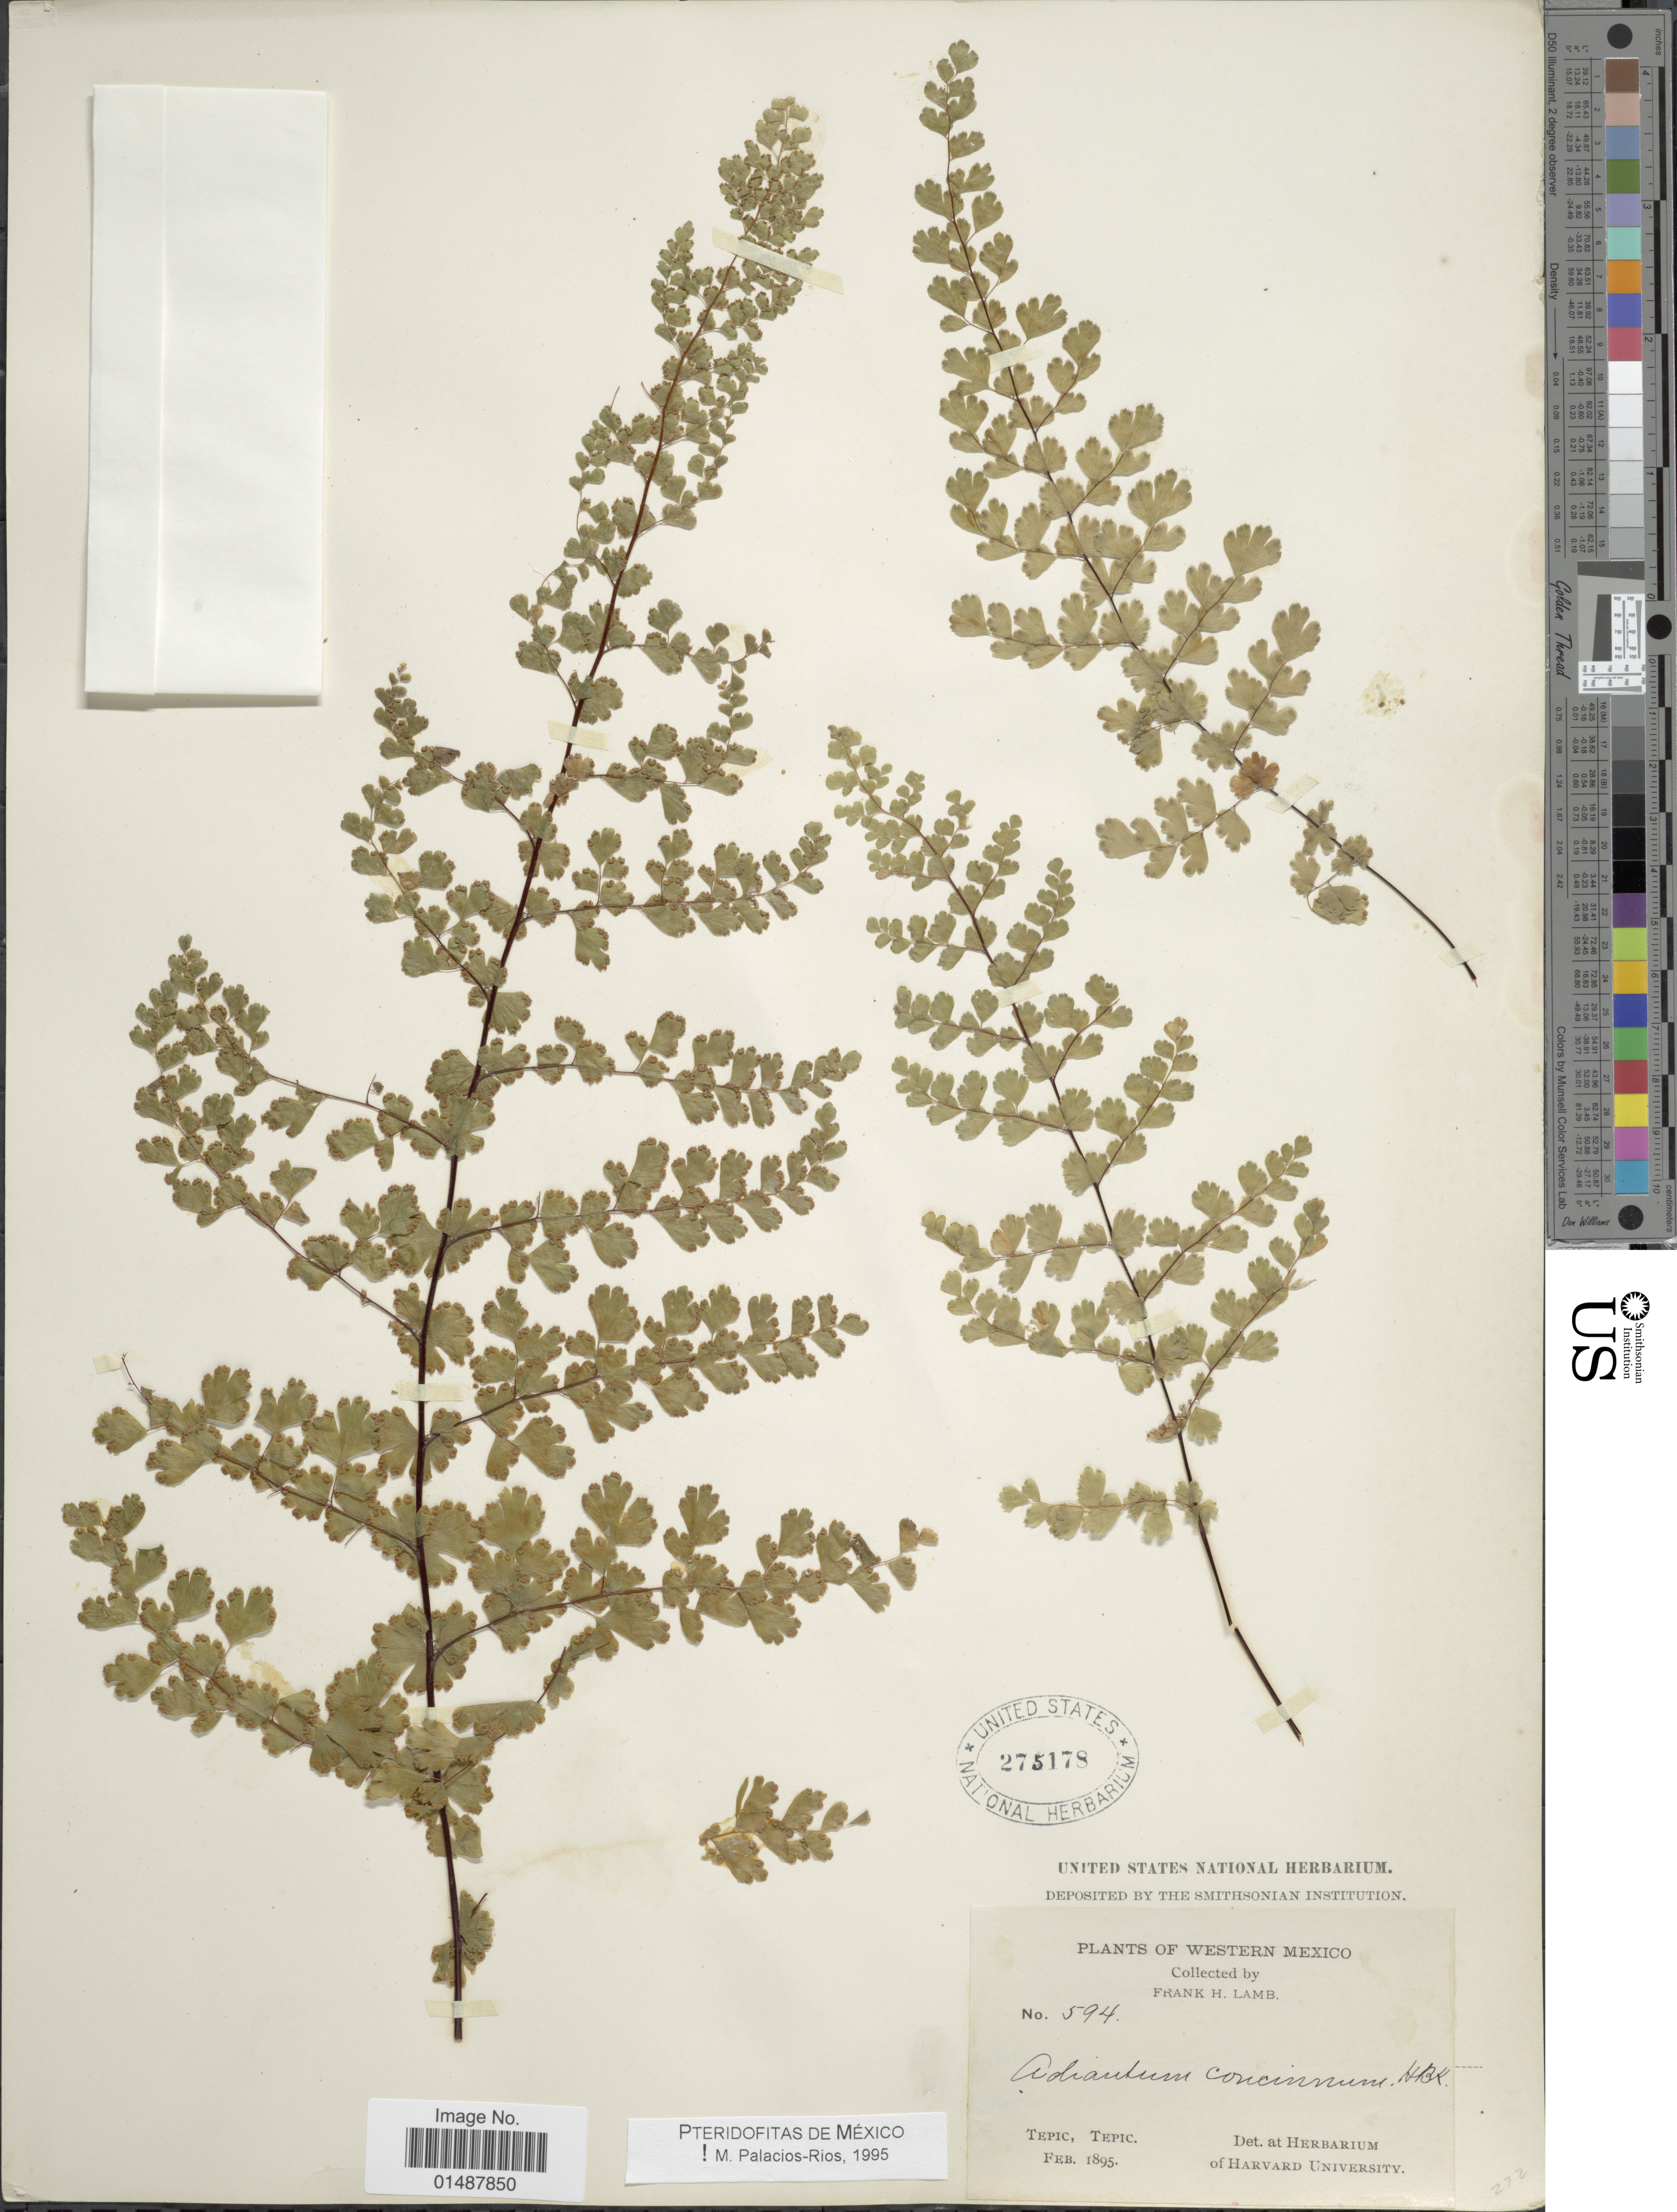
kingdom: Plantae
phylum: Tracheophyta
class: Polypodiopsida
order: Polypodiales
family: Pteridaceae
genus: Adiantum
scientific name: Adiantum concinnum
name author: Humb. & Bonpl. ex Willd.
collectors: F. H. Lamb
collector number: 594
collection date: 1895-02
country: Mexico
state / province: Nayarit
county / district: Tepic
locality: Tepic Mun., Tepic Territory [now Nayarit].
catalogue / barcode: US 275178